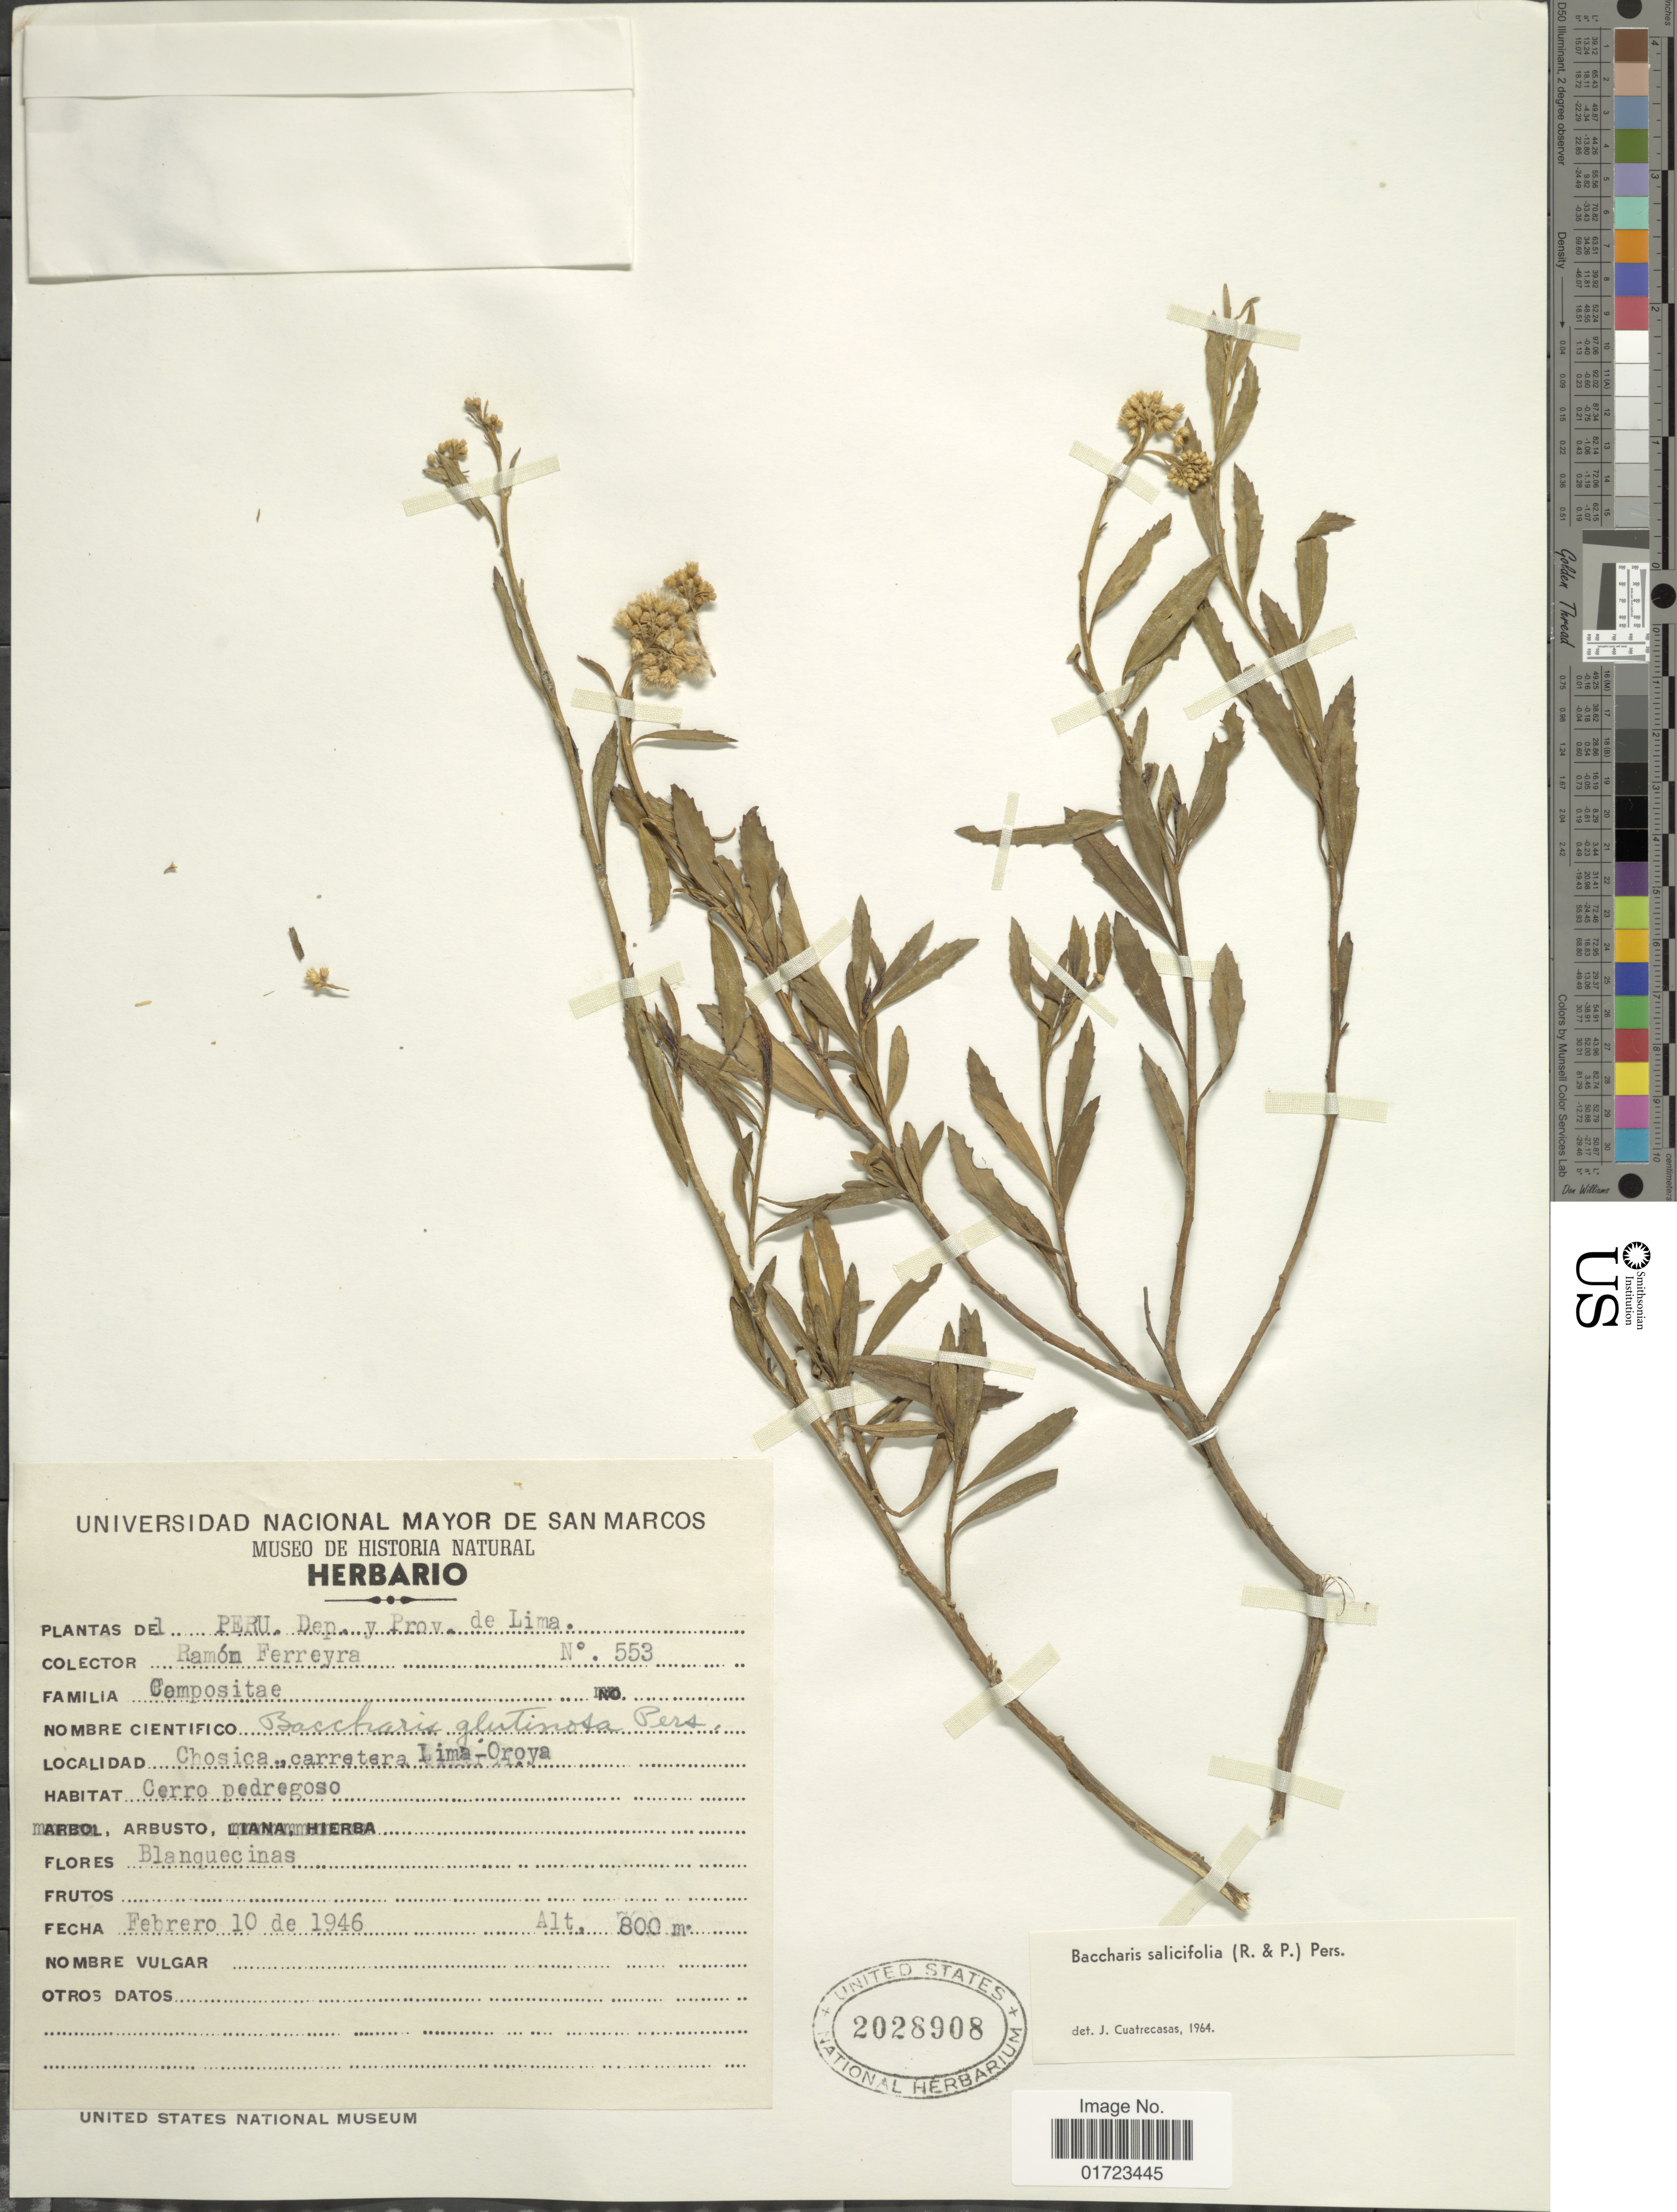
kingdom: Plantae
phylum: Tracheophyta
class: Magnoliopsida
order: Asterales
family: Asteraceae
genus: Baccharis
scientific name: Baccharis salicifolia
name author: (Ruiz & Pav.) Pers.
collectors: R. A. Ferreyra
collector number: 553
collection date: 1946-02-10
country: Peru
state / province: Lima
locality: Peru, Dep. y Prov. de Lima. Chosica, carretera Lima-Oroya.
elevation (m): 800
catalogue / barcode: US 2028908